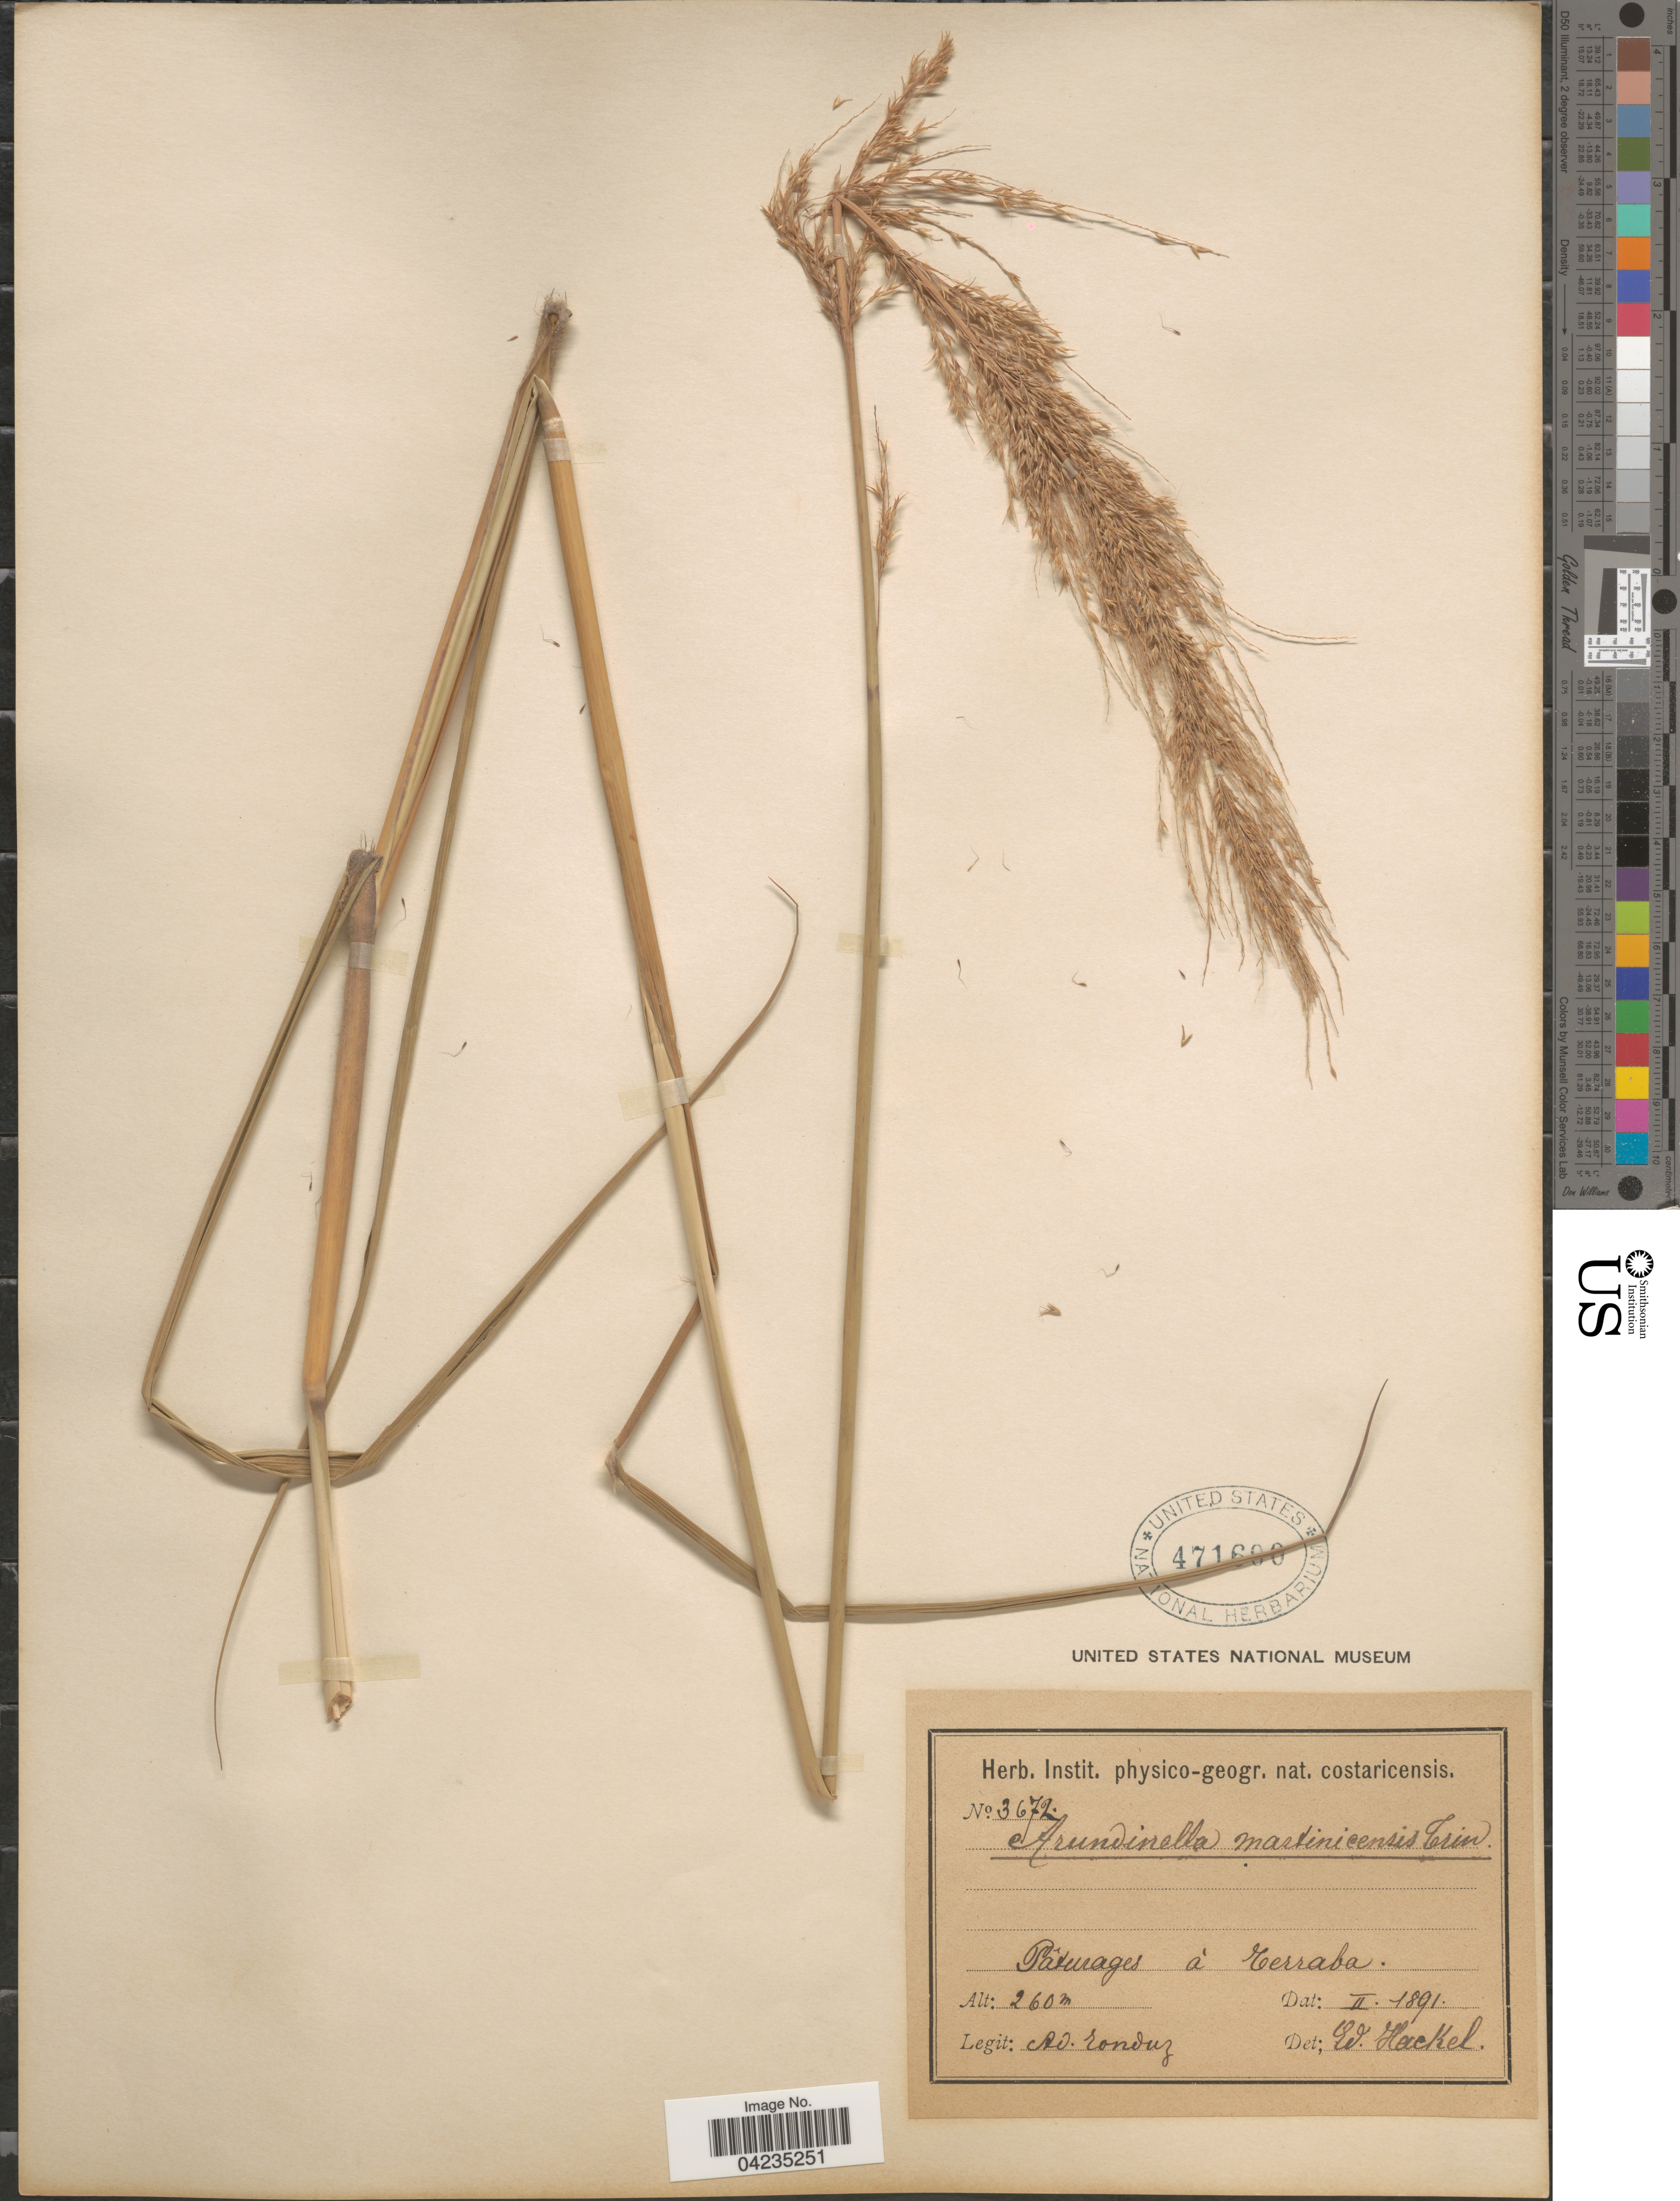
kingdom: Plantae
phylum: Tracheophyta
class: Liliopsida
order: Poales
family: Poaceae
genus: Arundinella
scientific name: Arundinella hispida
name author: (Humb. & Bonpl. ex Willd.) Kuntze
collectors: A. Tonduz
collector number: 3672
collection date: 1891-02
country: Costa Rica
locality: Pâturages à Terraba.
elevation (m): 260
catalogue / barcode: US 471600